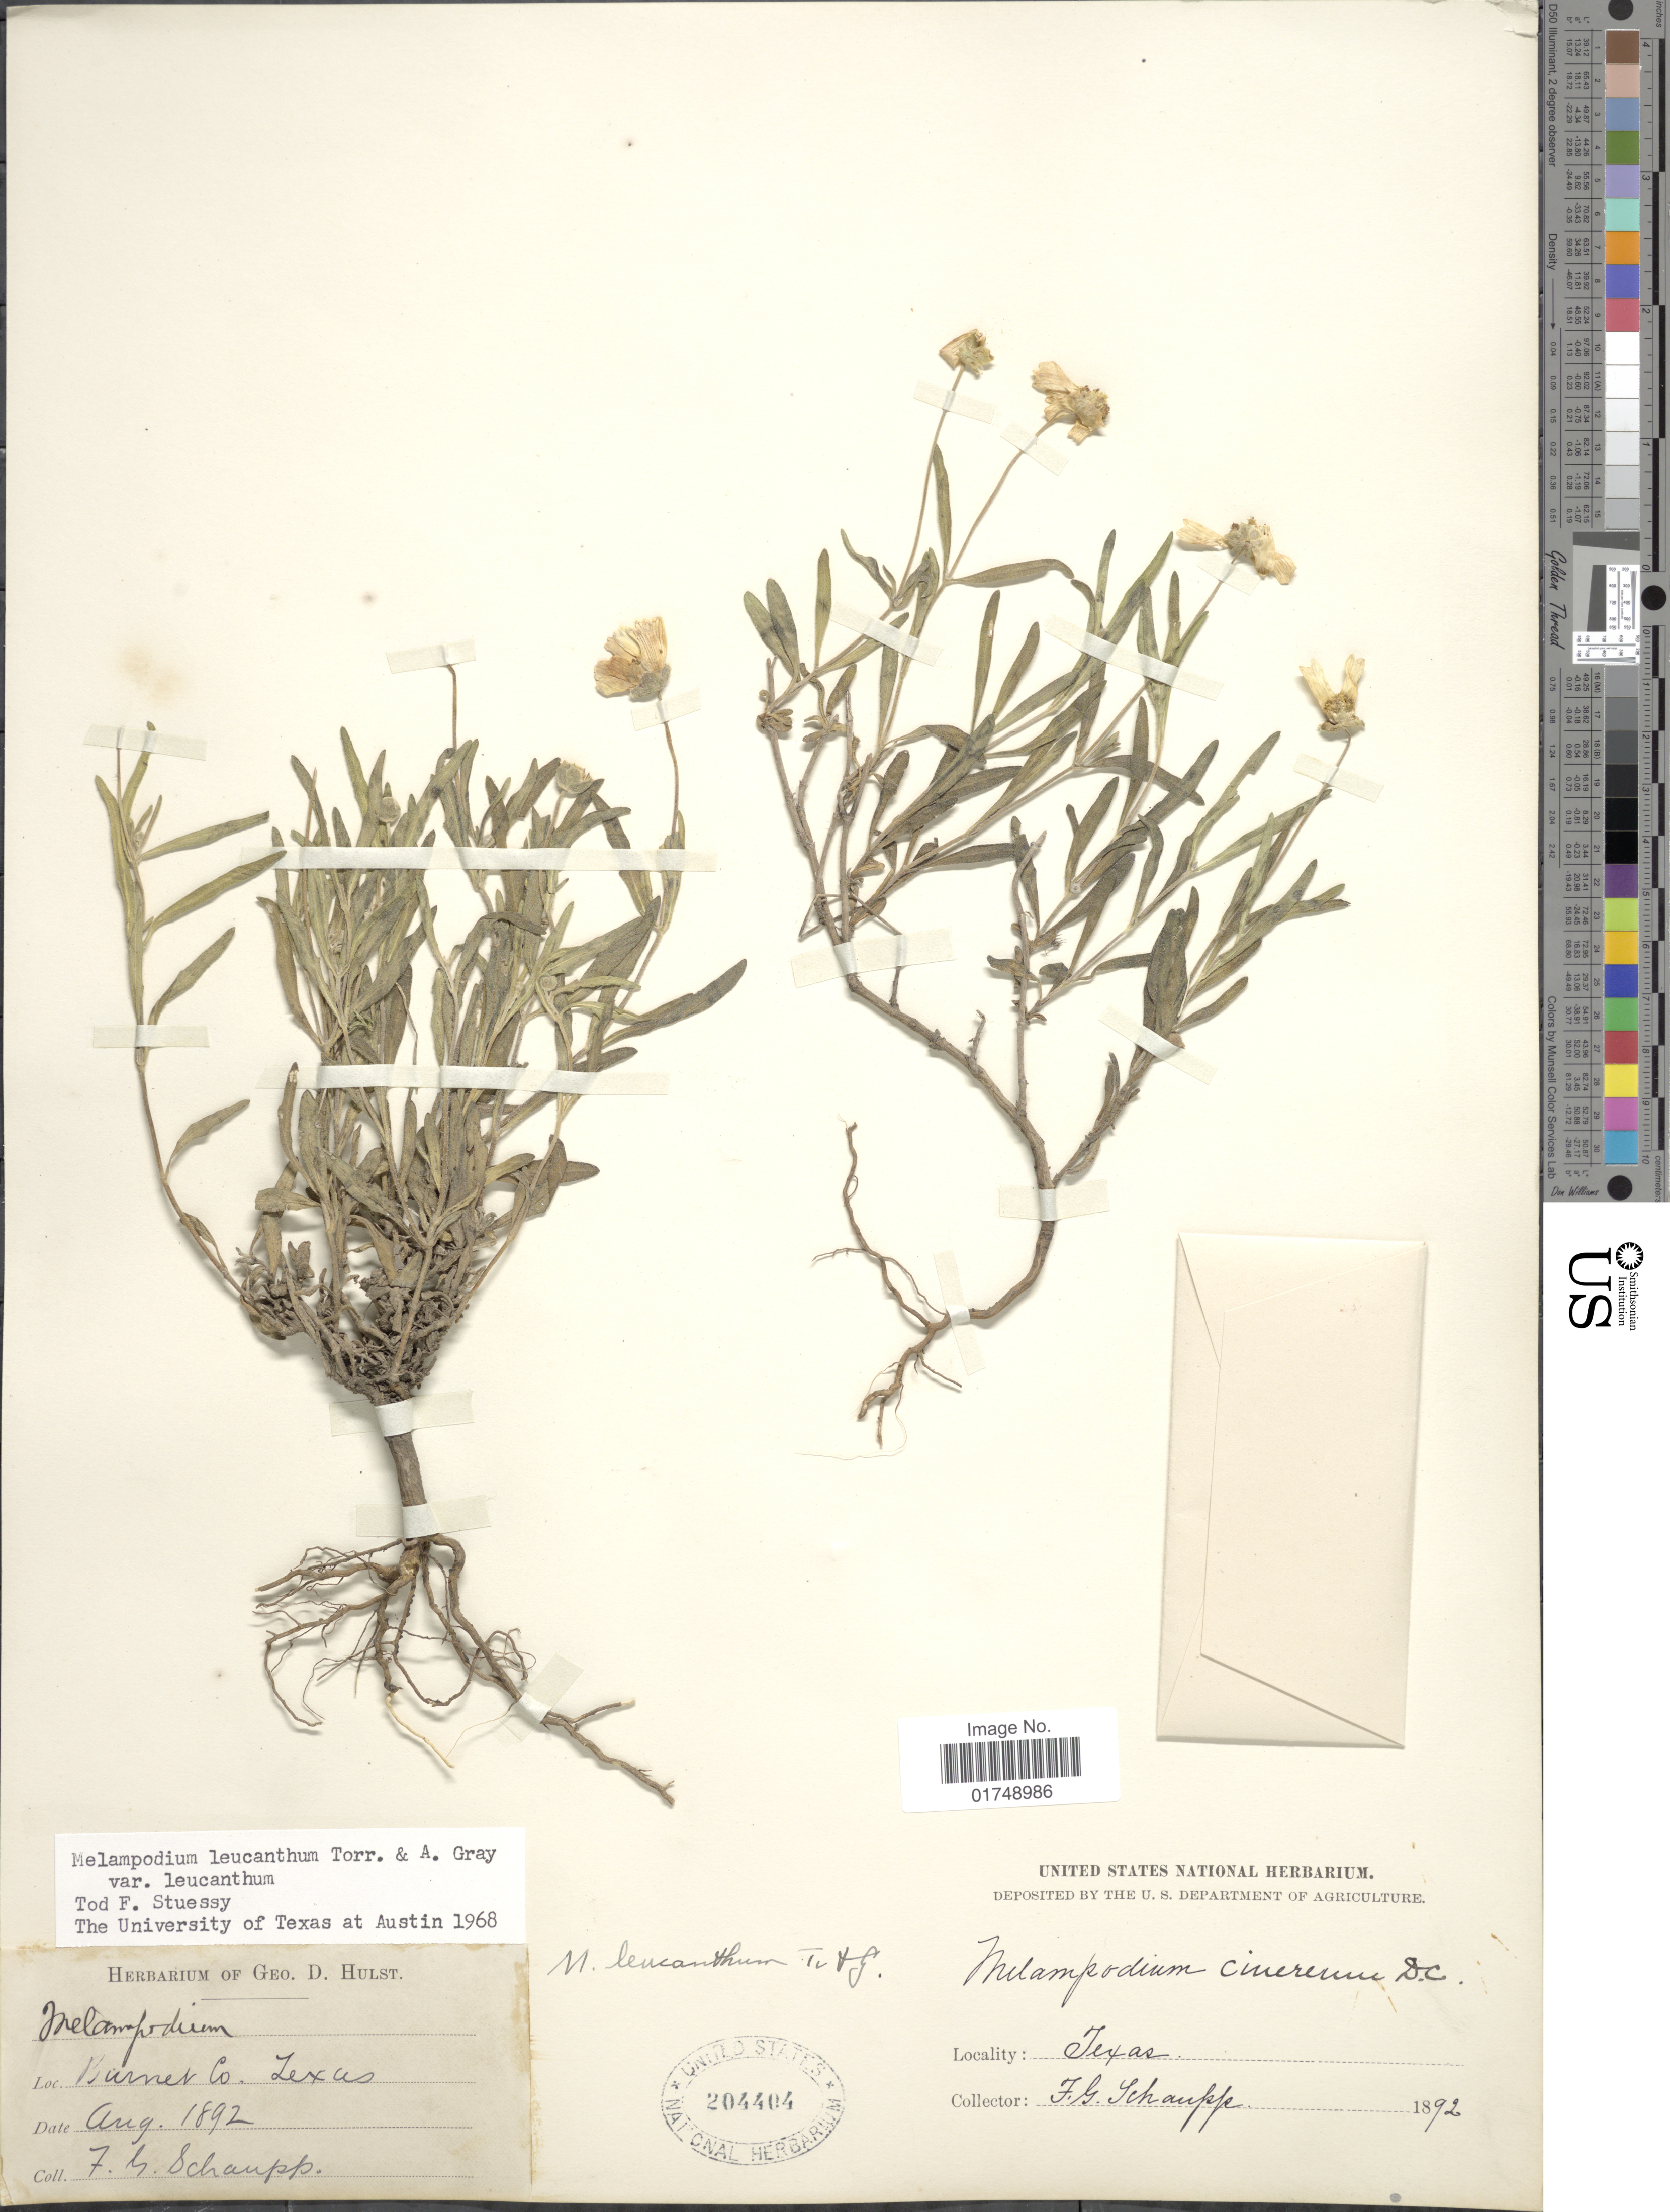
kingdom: Plantae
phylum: Tracheophyta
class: Magnoliopsida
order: Asterales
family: Asteraceae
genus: Melampodium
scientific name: Melampodium leucanthum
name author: Torr. & A. Gray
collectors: F. Schaupp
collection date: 1892-08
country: United States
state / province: Texas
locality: Barnet Co.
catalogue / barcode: US 204404